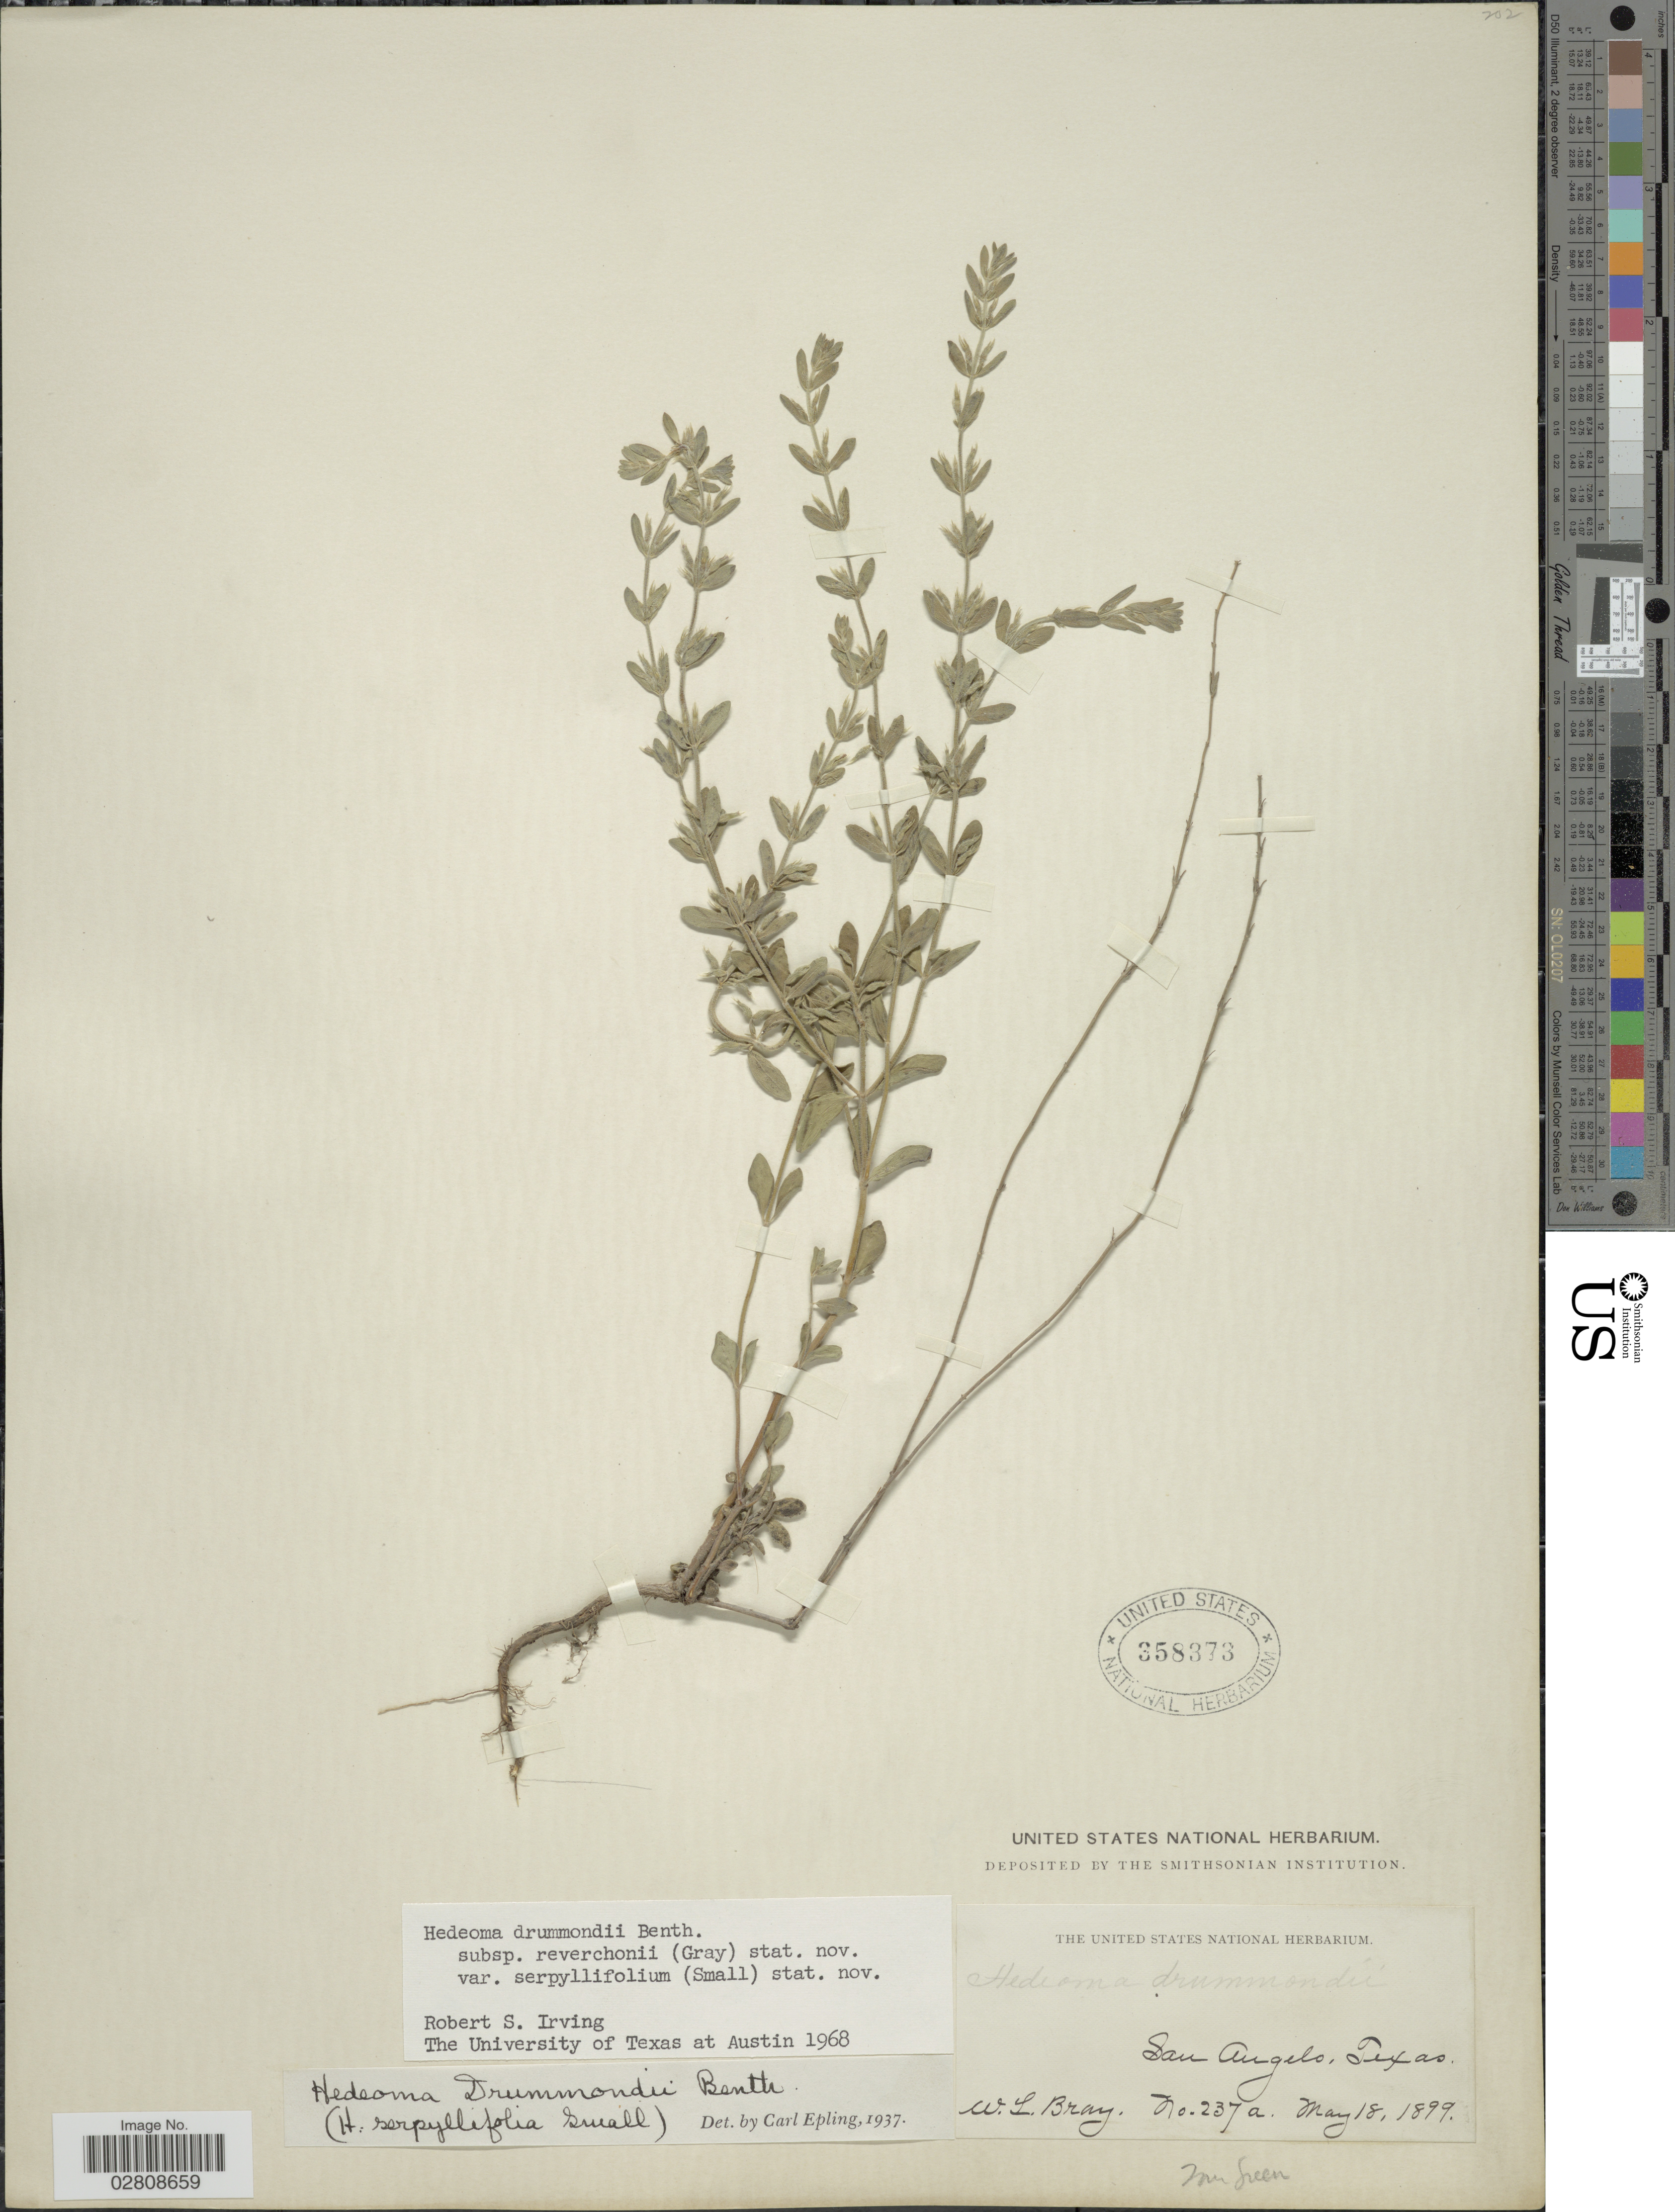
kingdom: Plantae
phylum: Tracheophyta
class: Magnoliopsida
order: Lamiales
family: Lamiaceae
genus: Hedeoma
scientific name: Hedeoma drummondii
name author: Benth.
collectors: W. L. Bray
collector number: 237a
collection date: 1899-05-18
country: United States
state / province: Texas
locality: San Angelo.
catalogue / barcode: US 358373